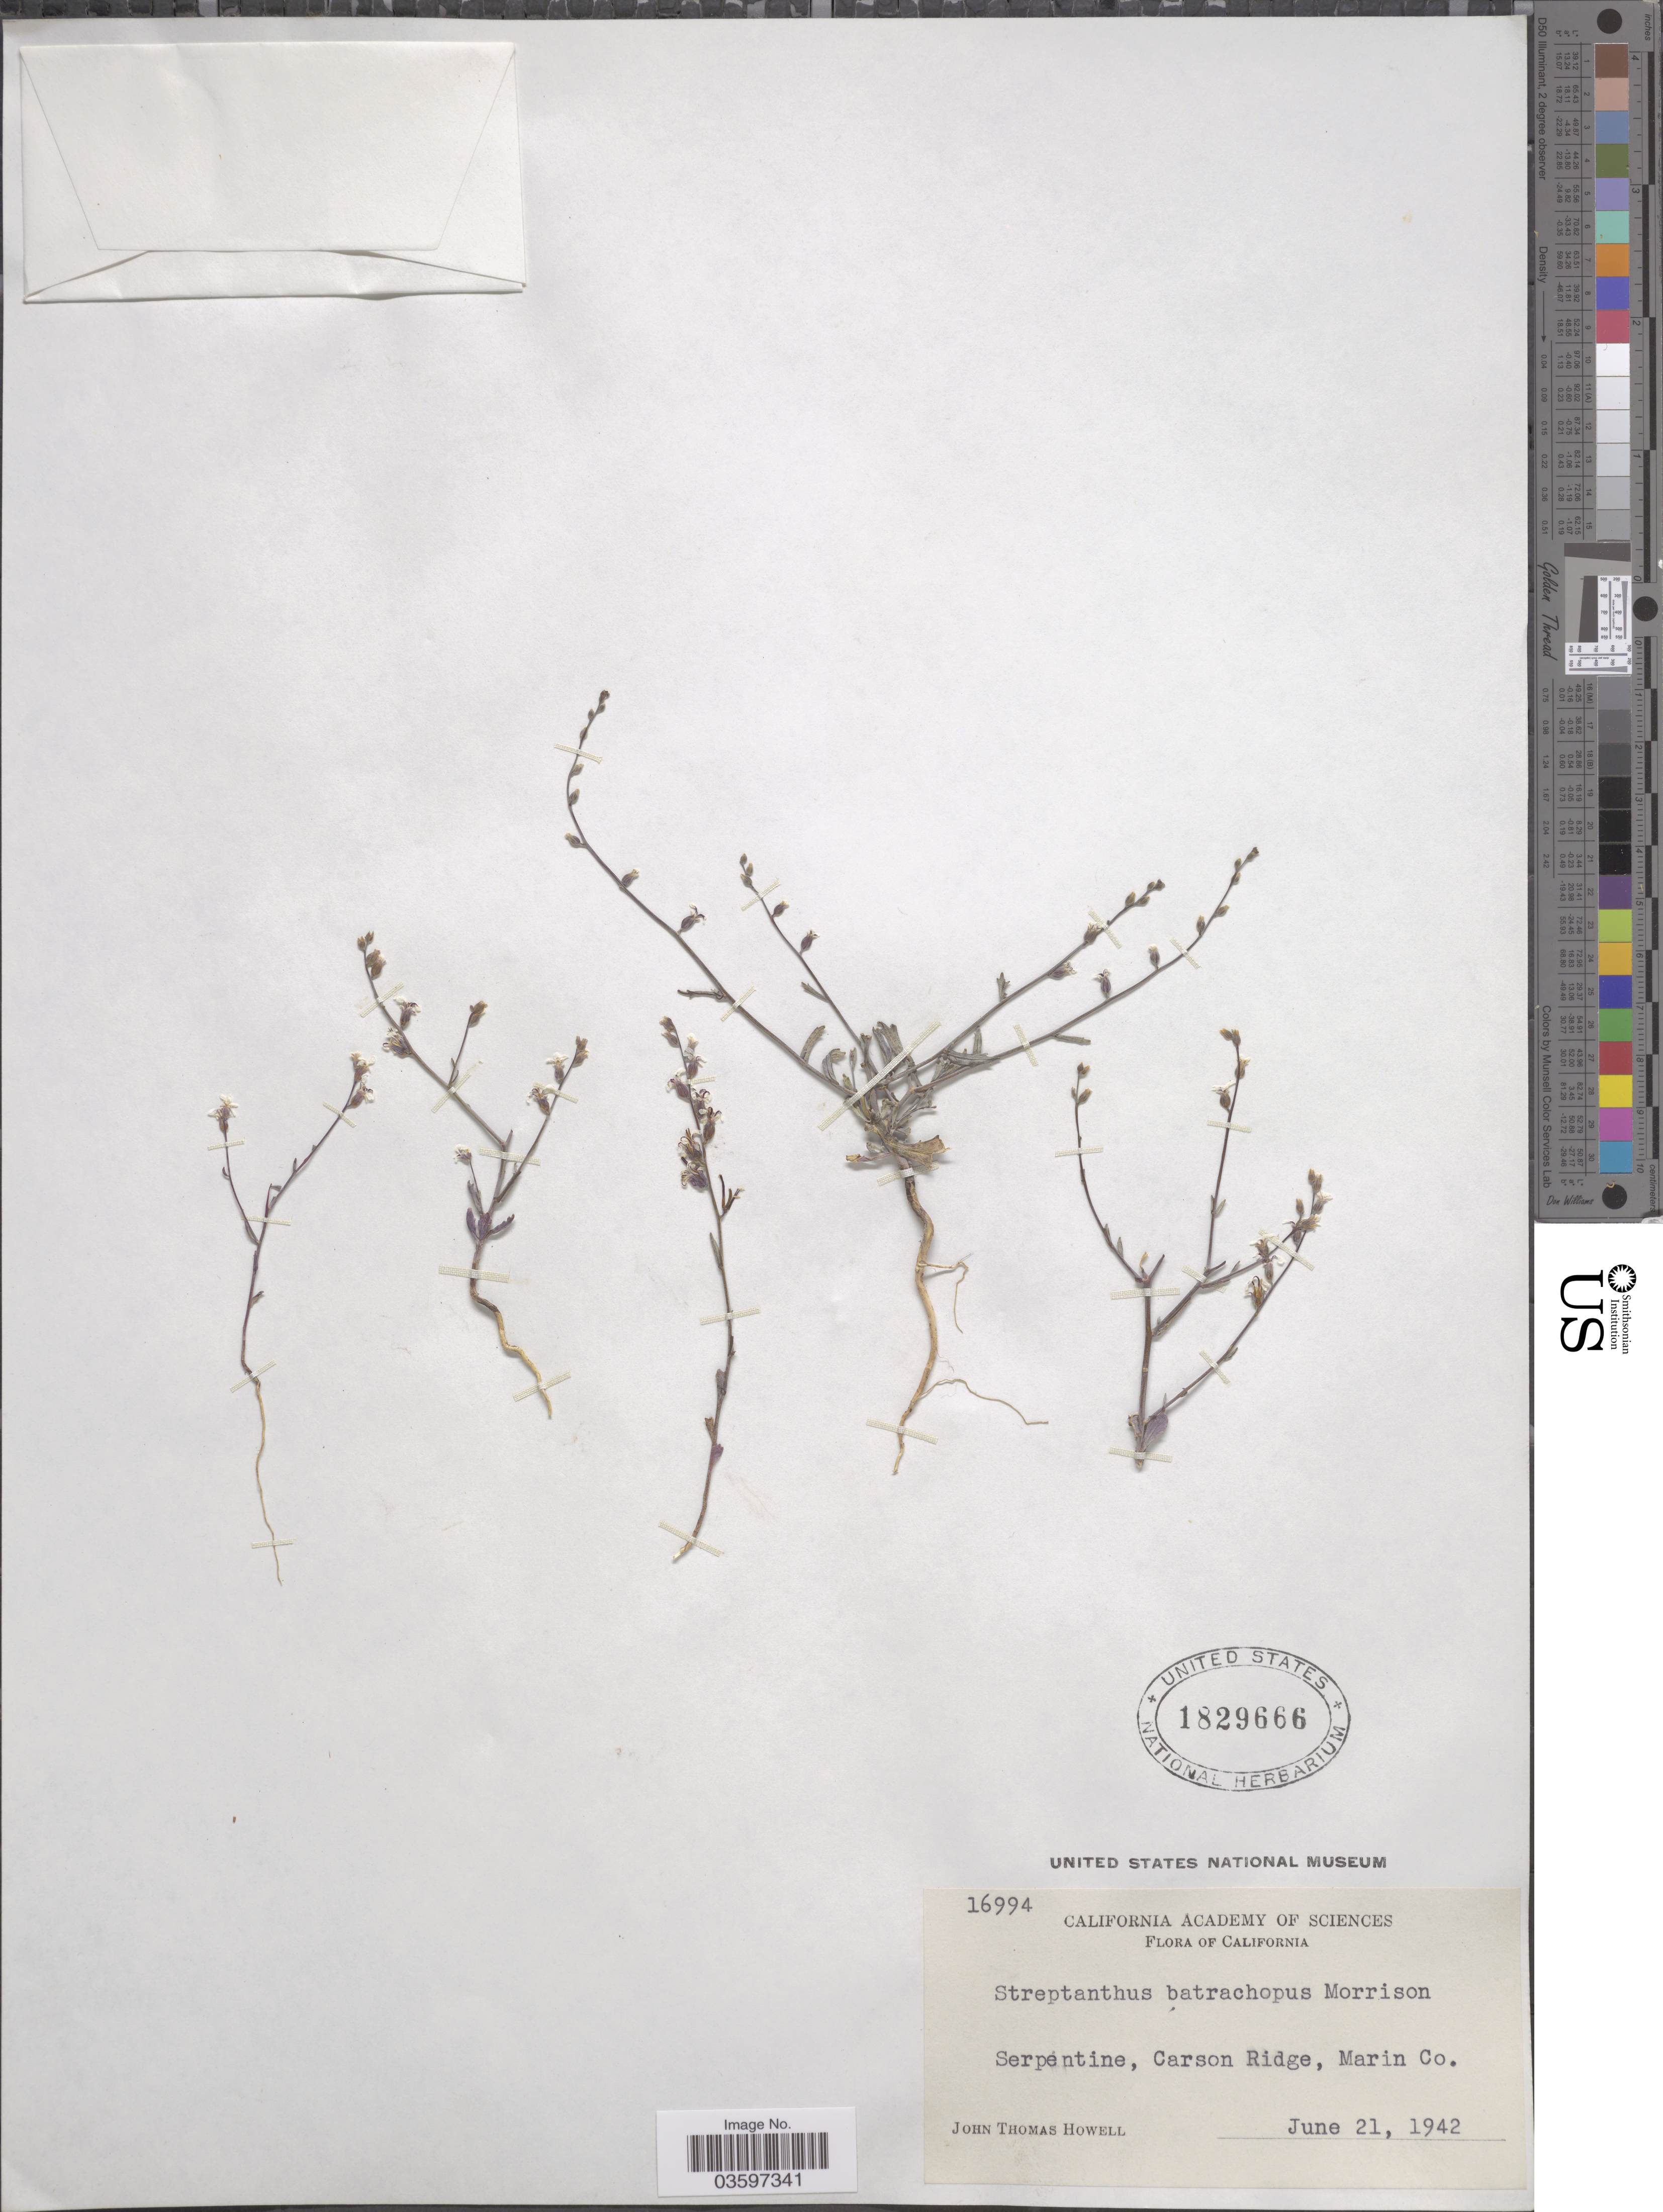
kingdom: Plantae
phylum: Tracheophyta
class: Magnoliopsida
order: Brassicales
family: Brassicaceae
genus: Streptanthus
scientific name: Streptanthus batrachopus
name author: J.L. Morrison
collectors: J. T. Howell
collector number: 16994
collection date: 1942-06-21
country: United States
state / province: California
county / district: Marin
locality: Serpentine, Carson Ridge, Marin Co.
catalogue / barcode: US 1829666